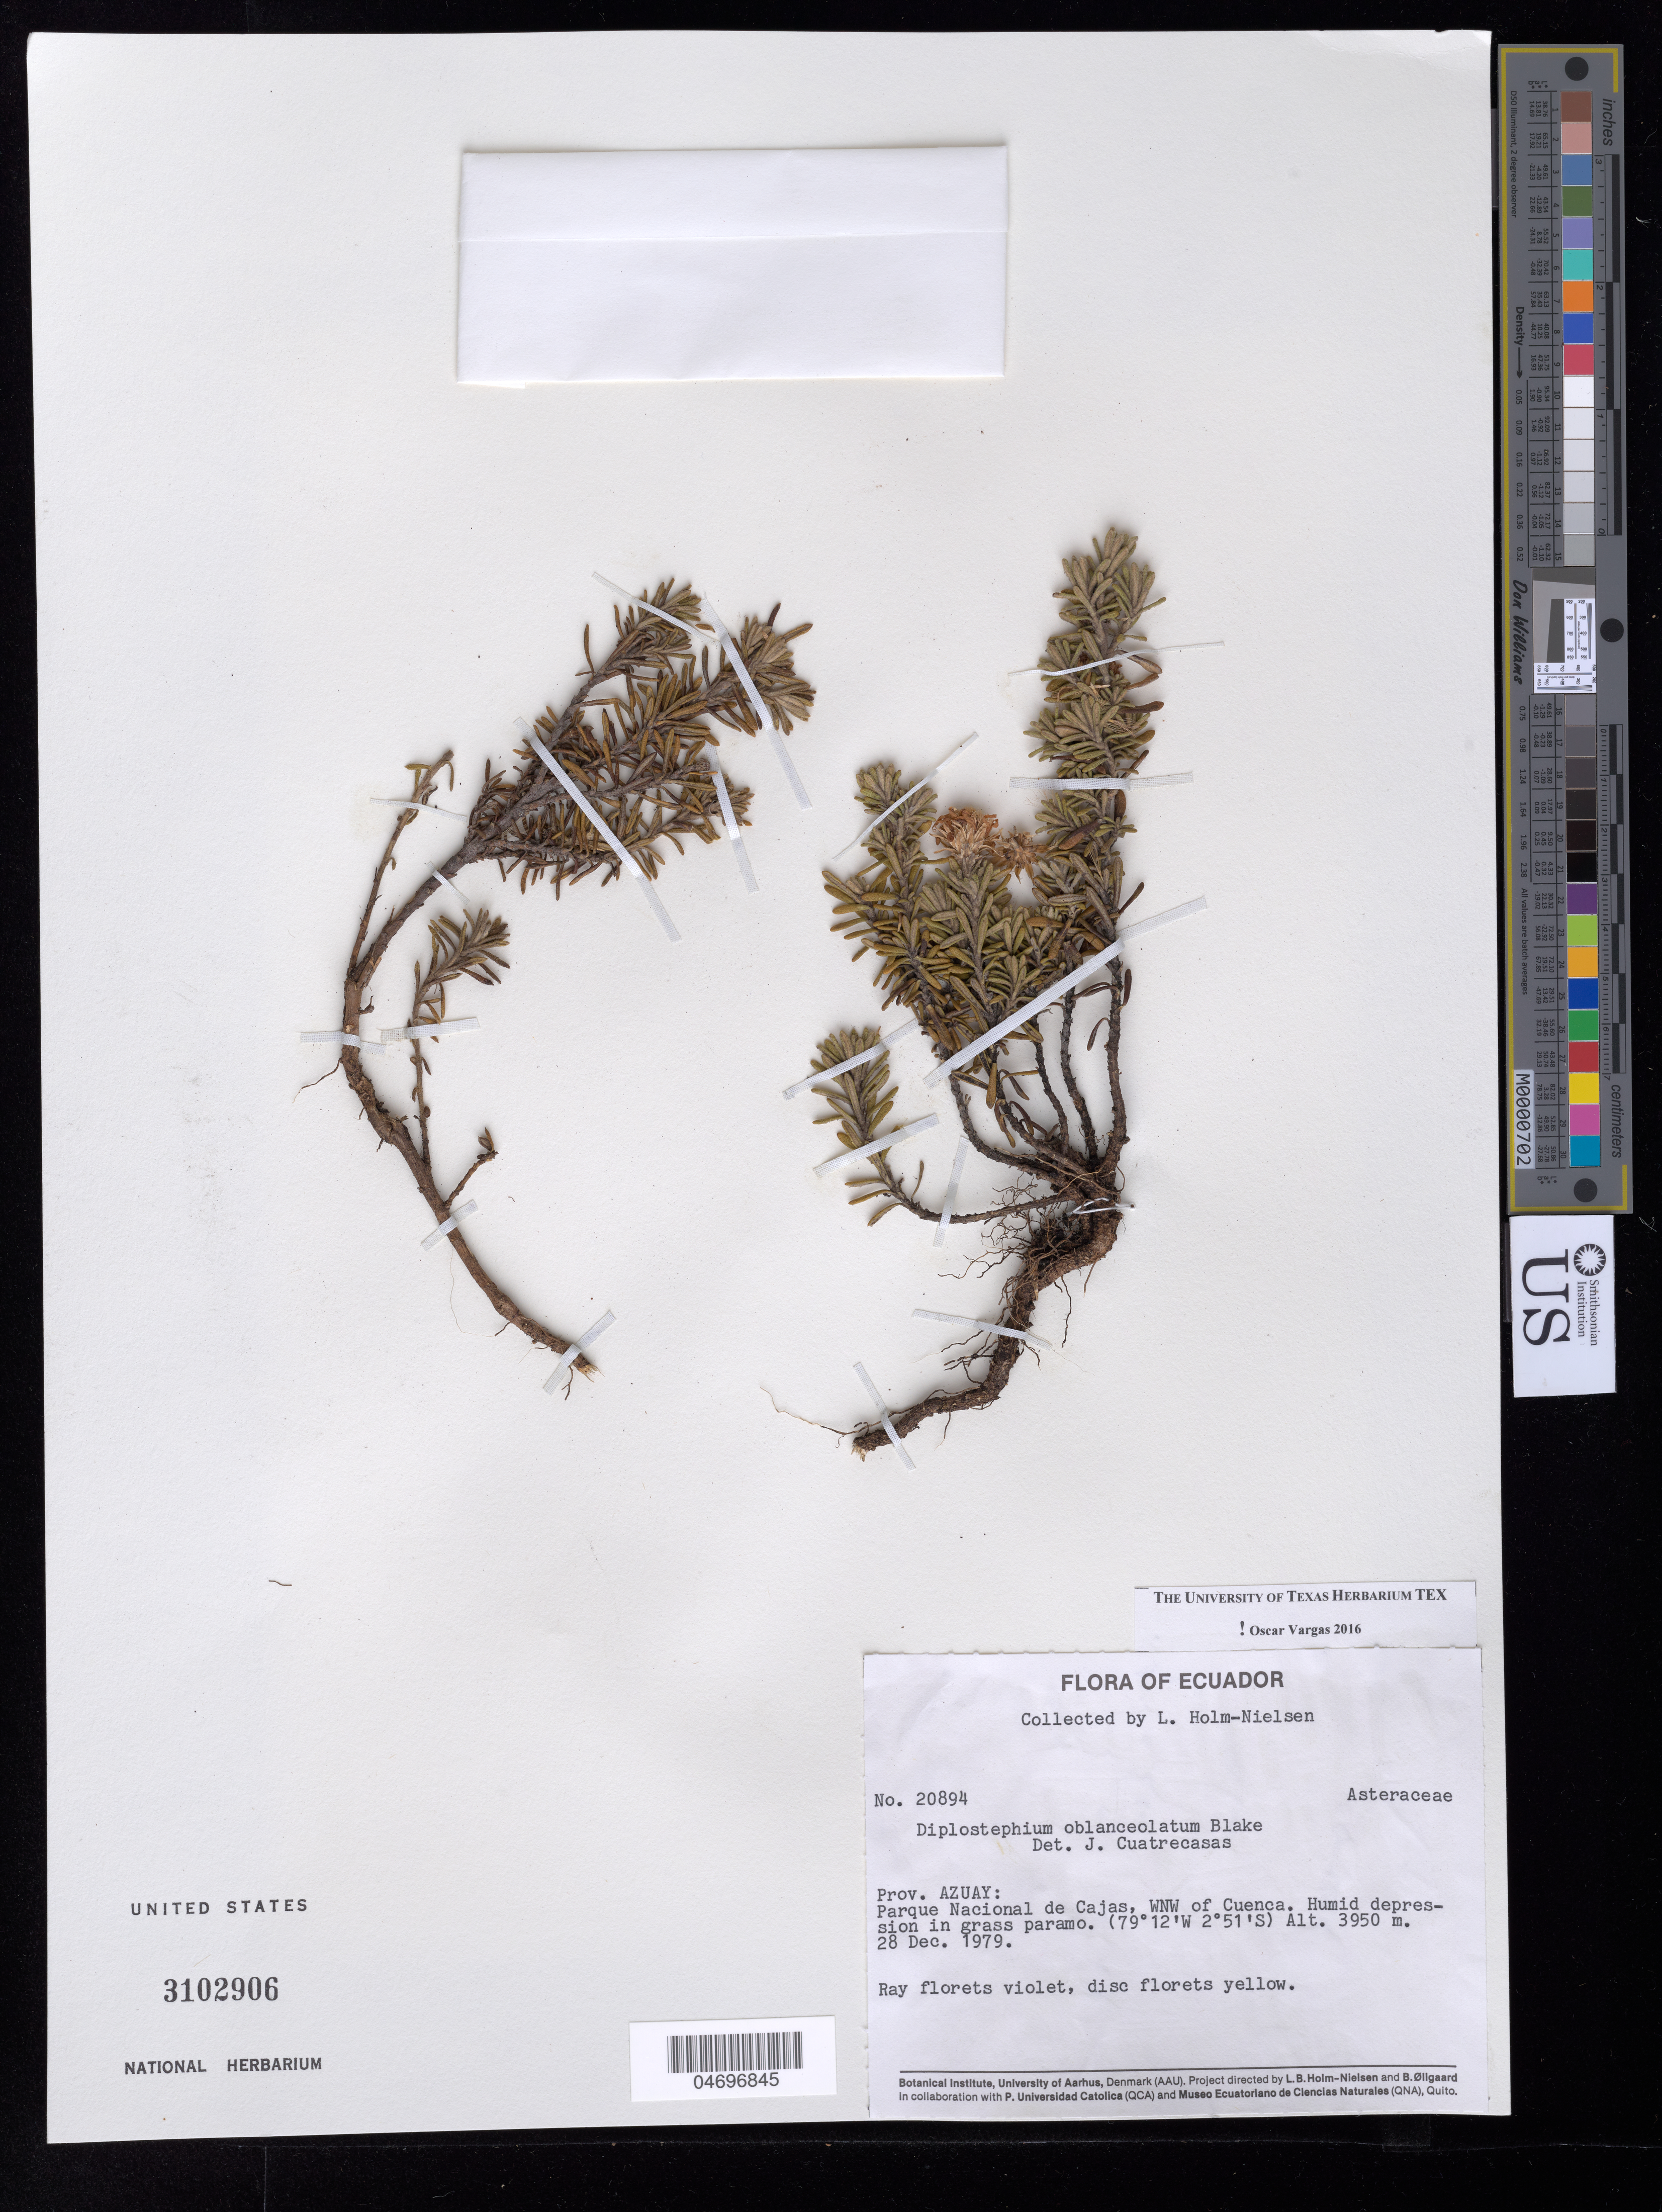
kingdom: Plantae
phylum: Tracheophyta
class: Magnoliopsida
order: Asterales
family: Asteraceae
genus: Diplostephium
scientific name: Diplostephium oblanceolatum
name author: S.F. Blake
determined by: Vargas, Oscar M.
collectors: L. B. Holm-Nielsen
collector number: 20894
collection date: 1979-12-28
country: Ecuador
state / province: Azuay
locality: Parque Nacional de Cajas, WNW of Cuenca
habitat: Humid depression in grass paramo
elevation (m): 3950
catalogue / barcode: US 3102906